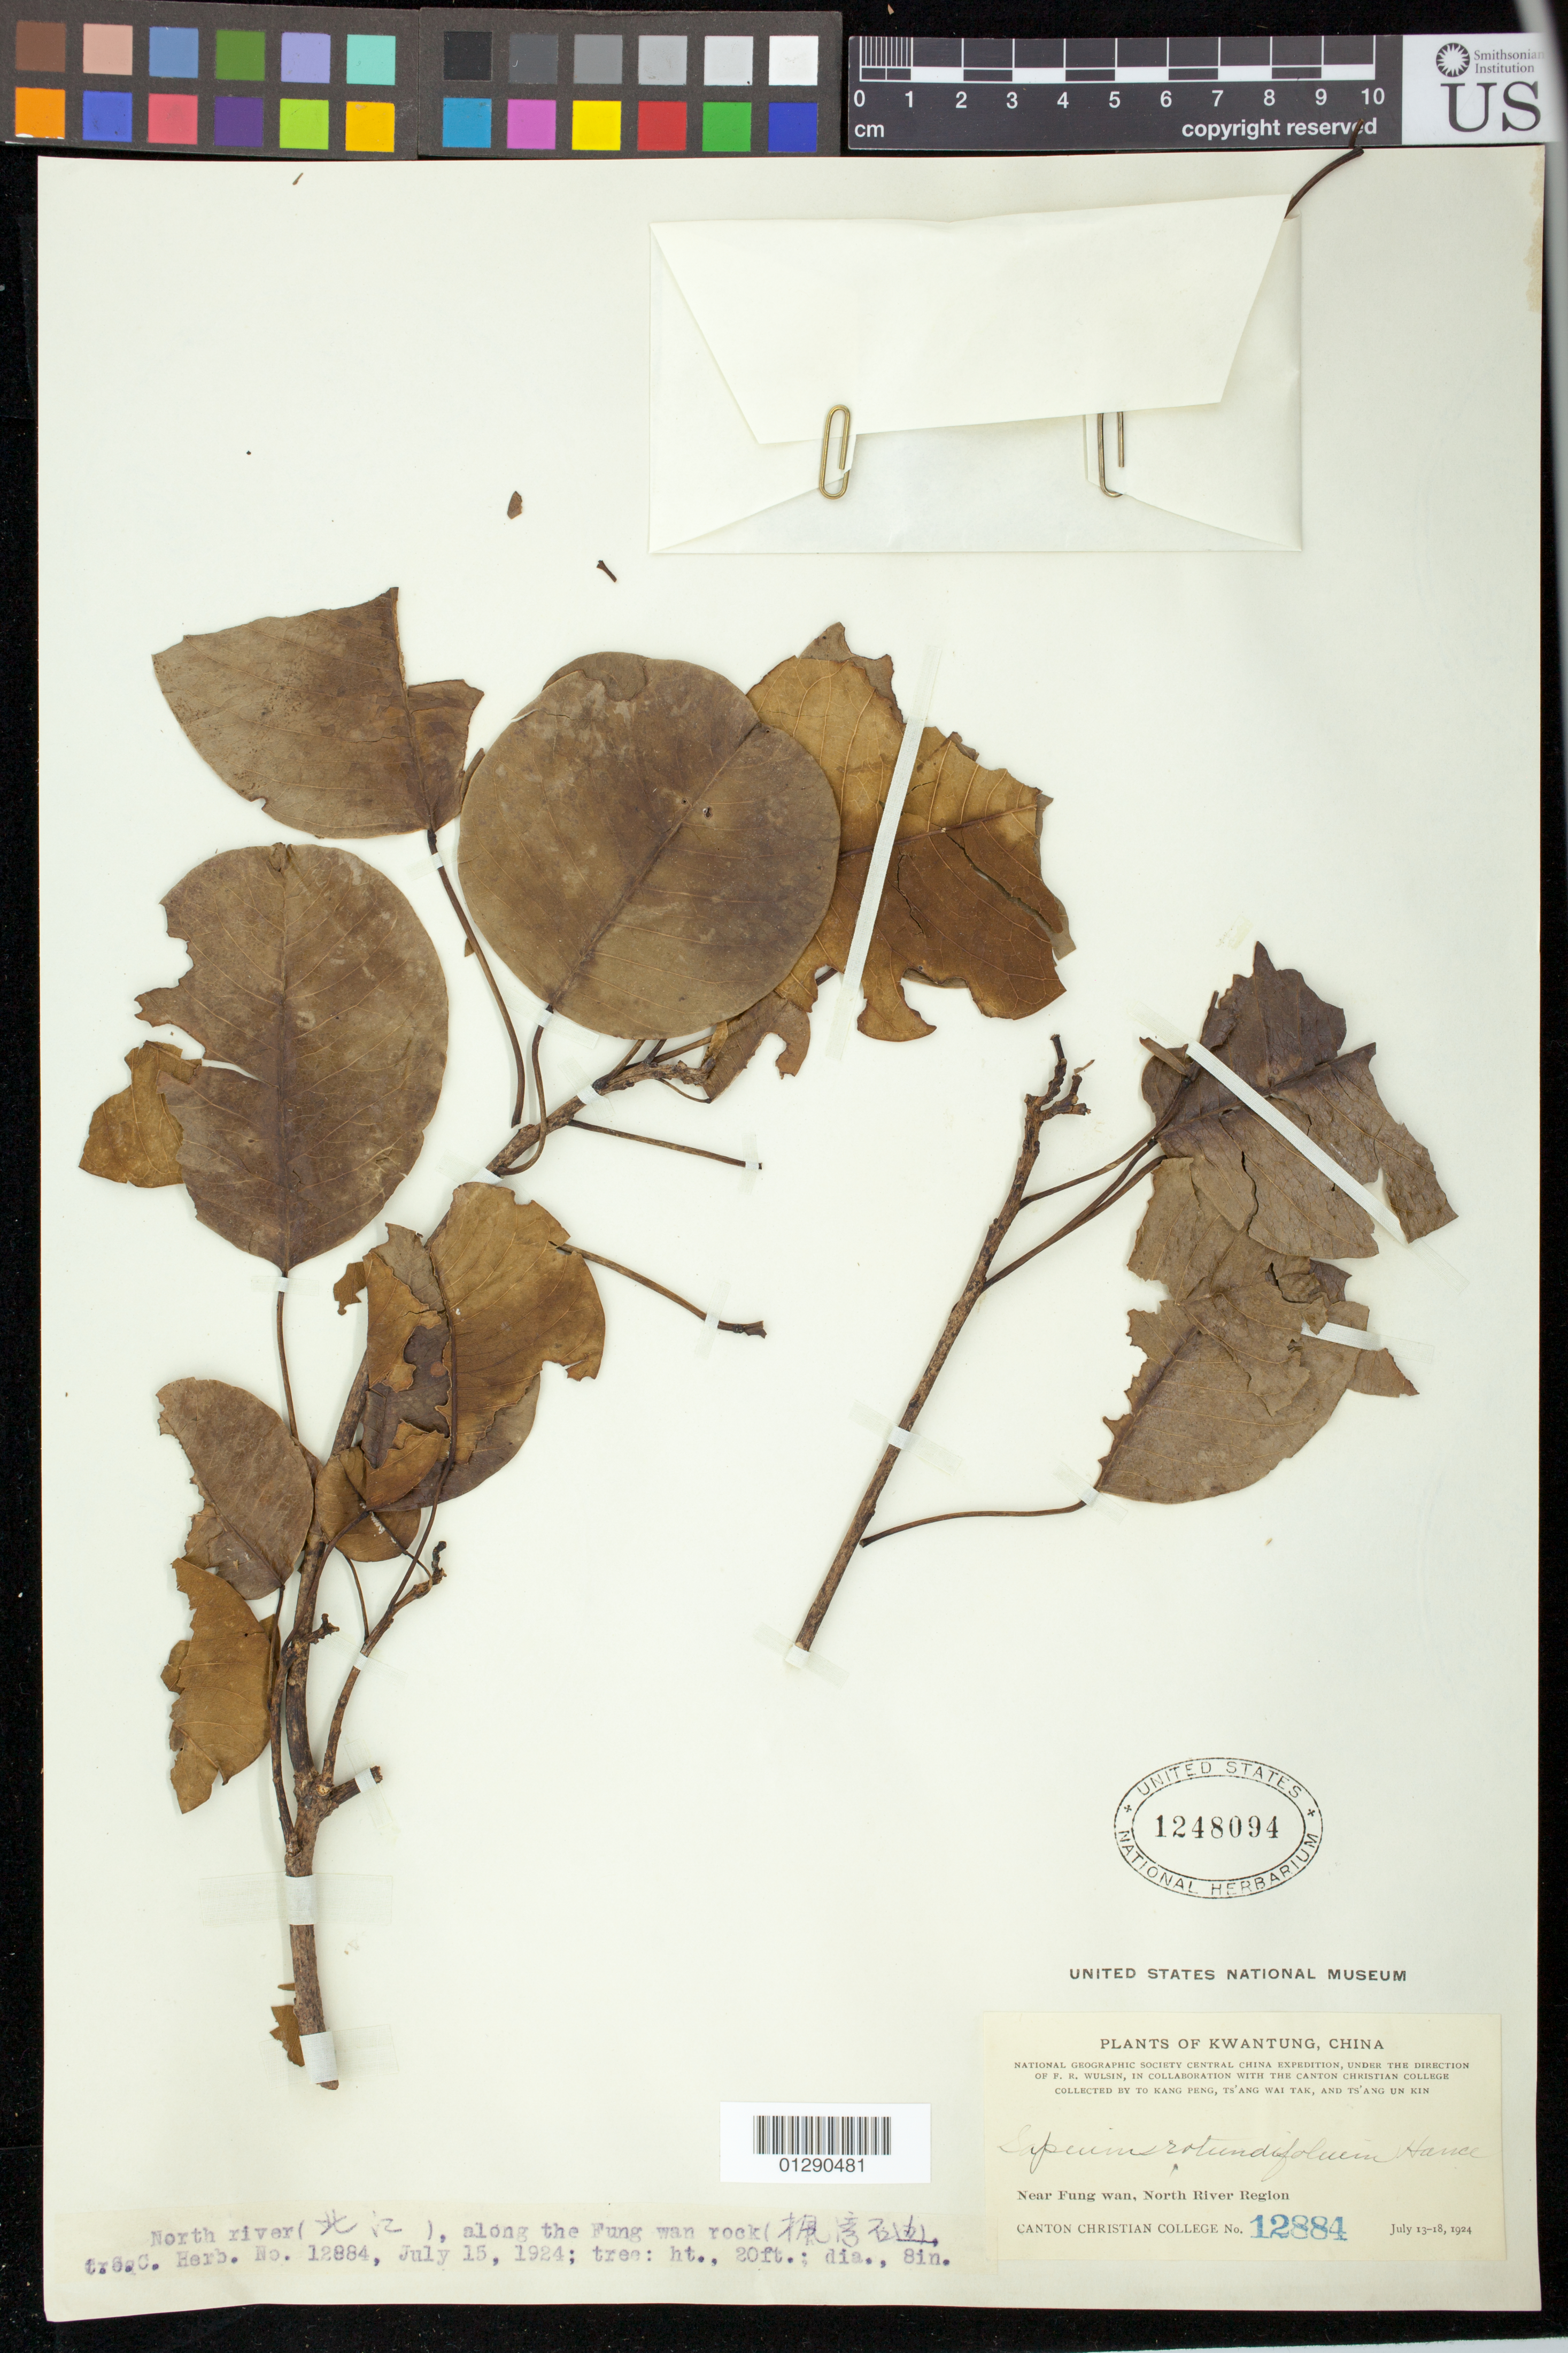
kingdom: Plantae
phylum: Tracheophyta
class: Magnoliopsida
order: Malpighiales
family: Euphorbiaceae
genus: Sapium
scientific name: Sapium rotundifolium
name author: Hemsl.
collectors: Canton Christian College, T. K. Peng, T. Tak & T. Kin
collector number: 12884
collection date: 1924-07-13/1924-07-18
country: China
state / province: Guangdong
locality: Near Fung wan rock, North River Region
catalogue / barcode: US 1248094